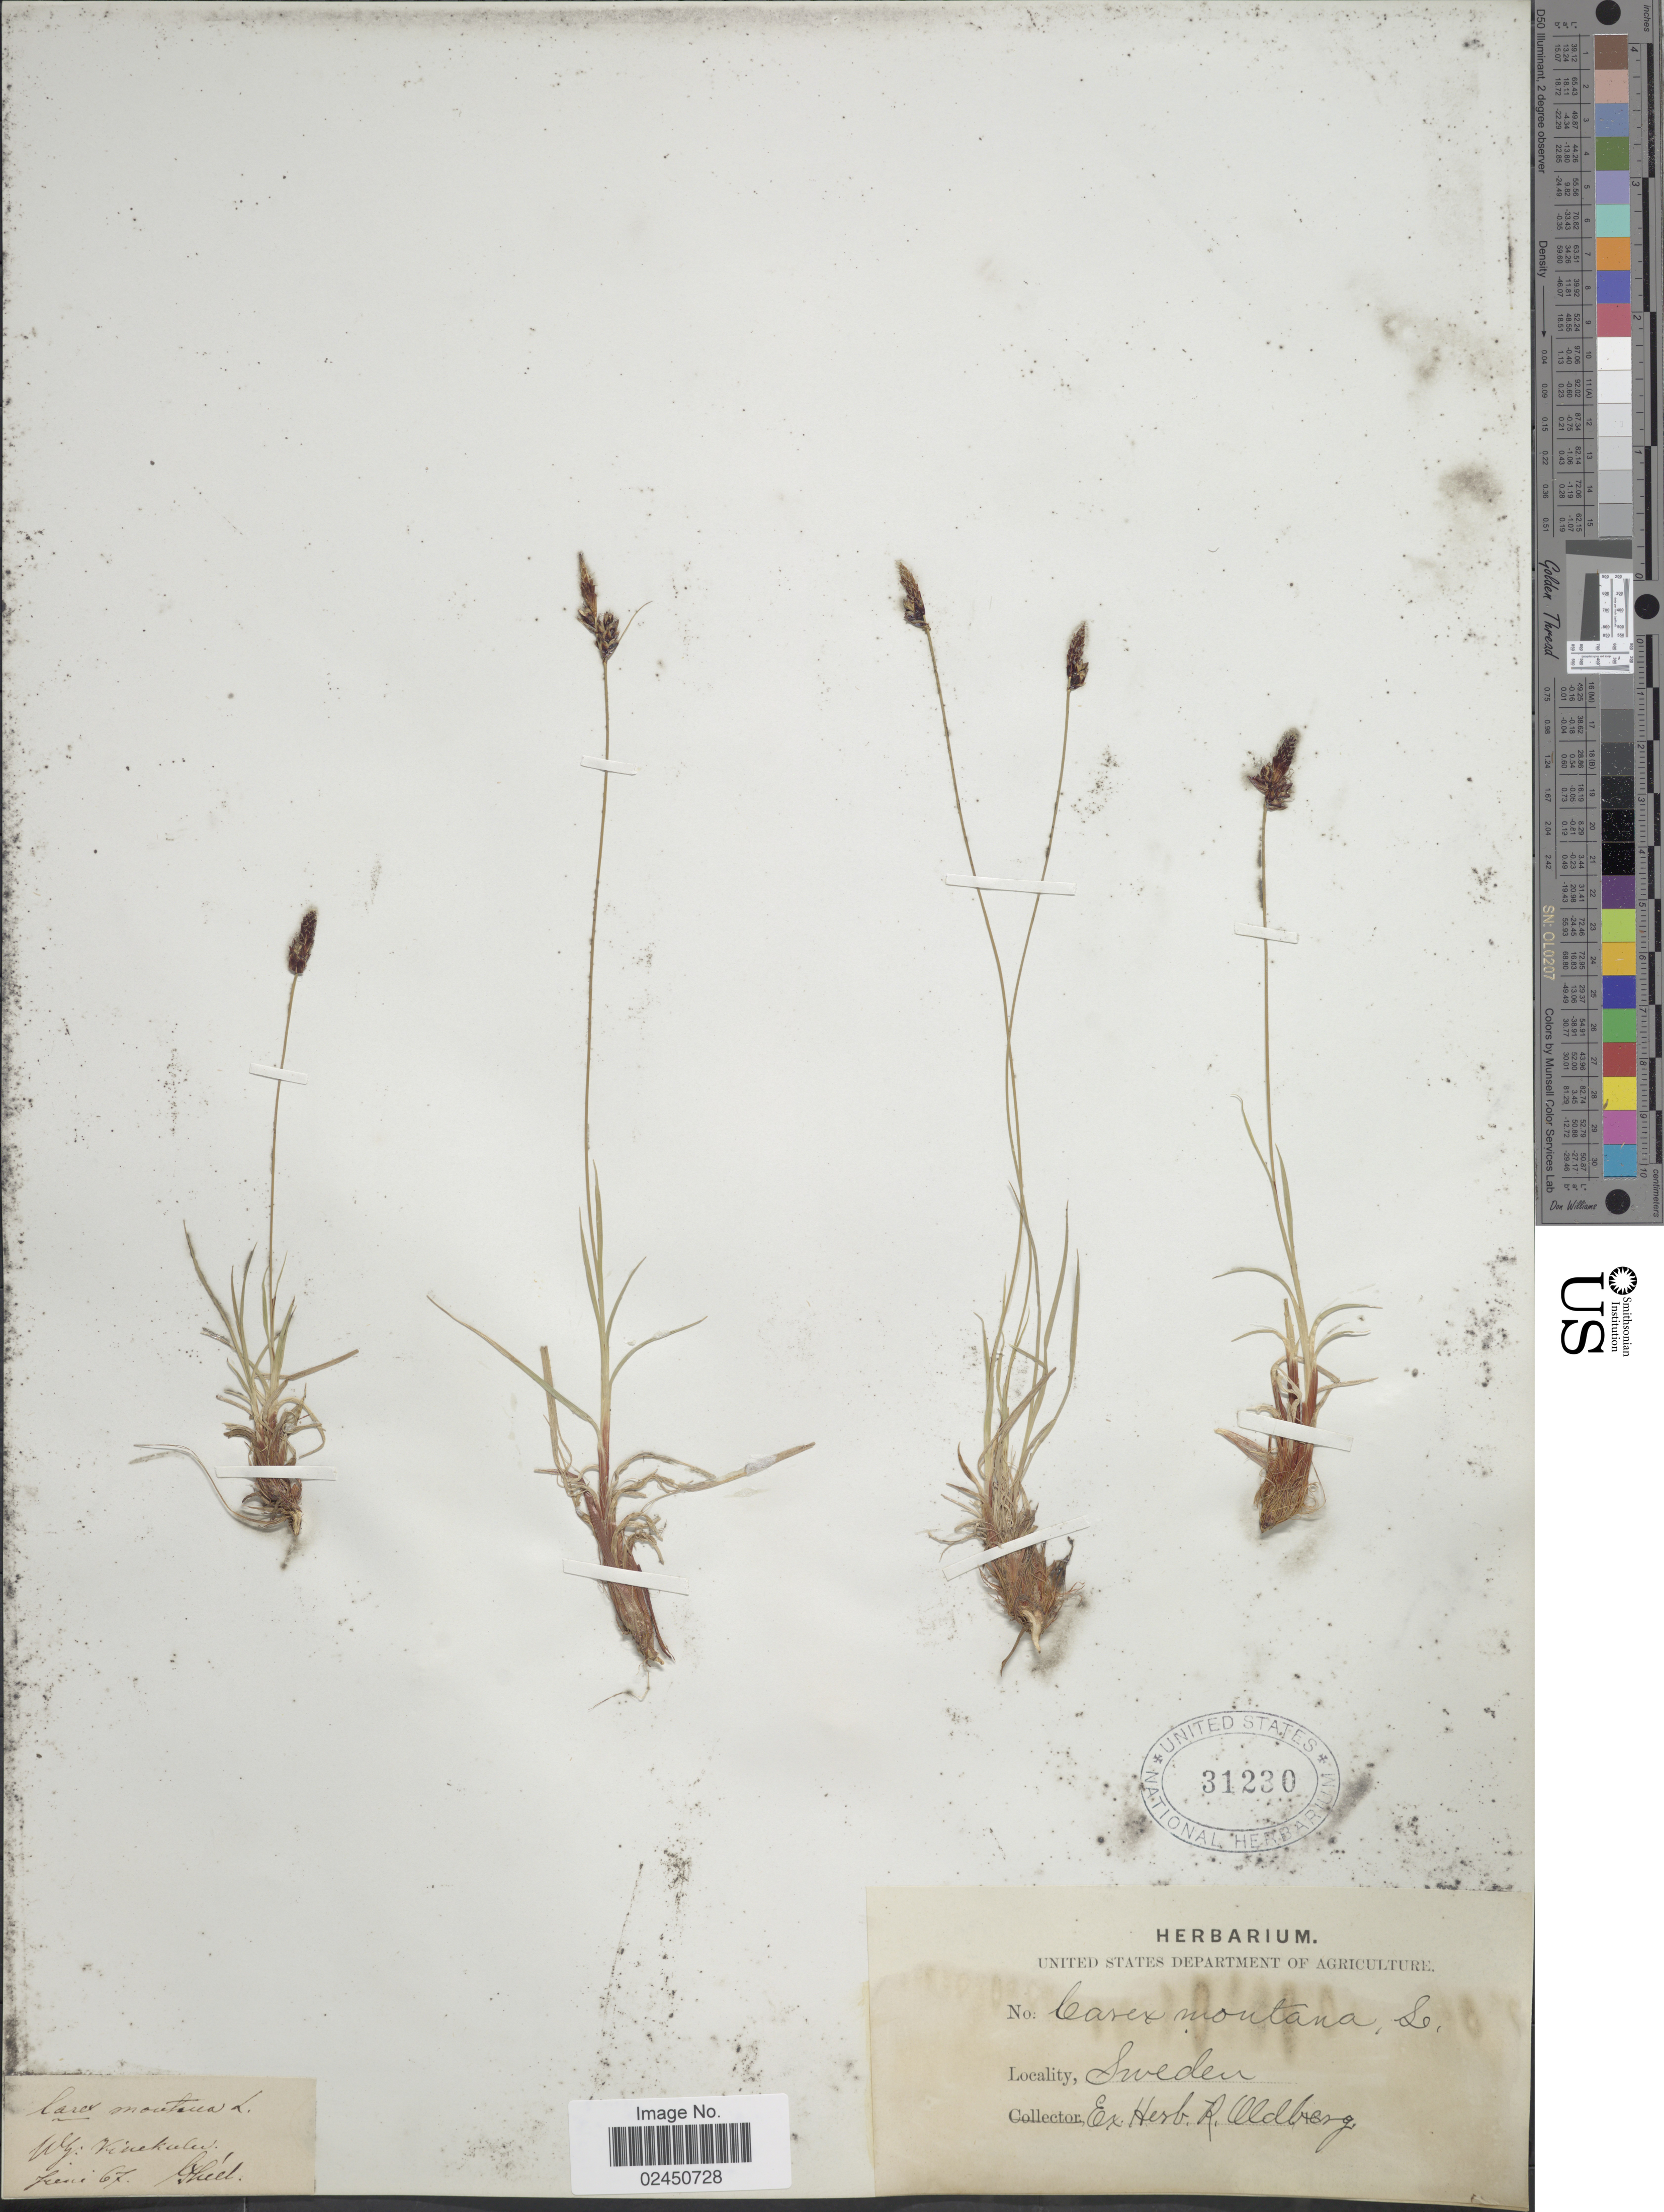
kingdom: Plantae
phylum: Tracheophyta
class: Liliopsida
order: Poales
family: Cyperaceae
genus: Carex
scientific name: Carex montana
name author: L.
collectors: Theel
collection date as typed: Transcribed d/m/y: /2/67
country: Sweden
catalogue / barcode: US 31230